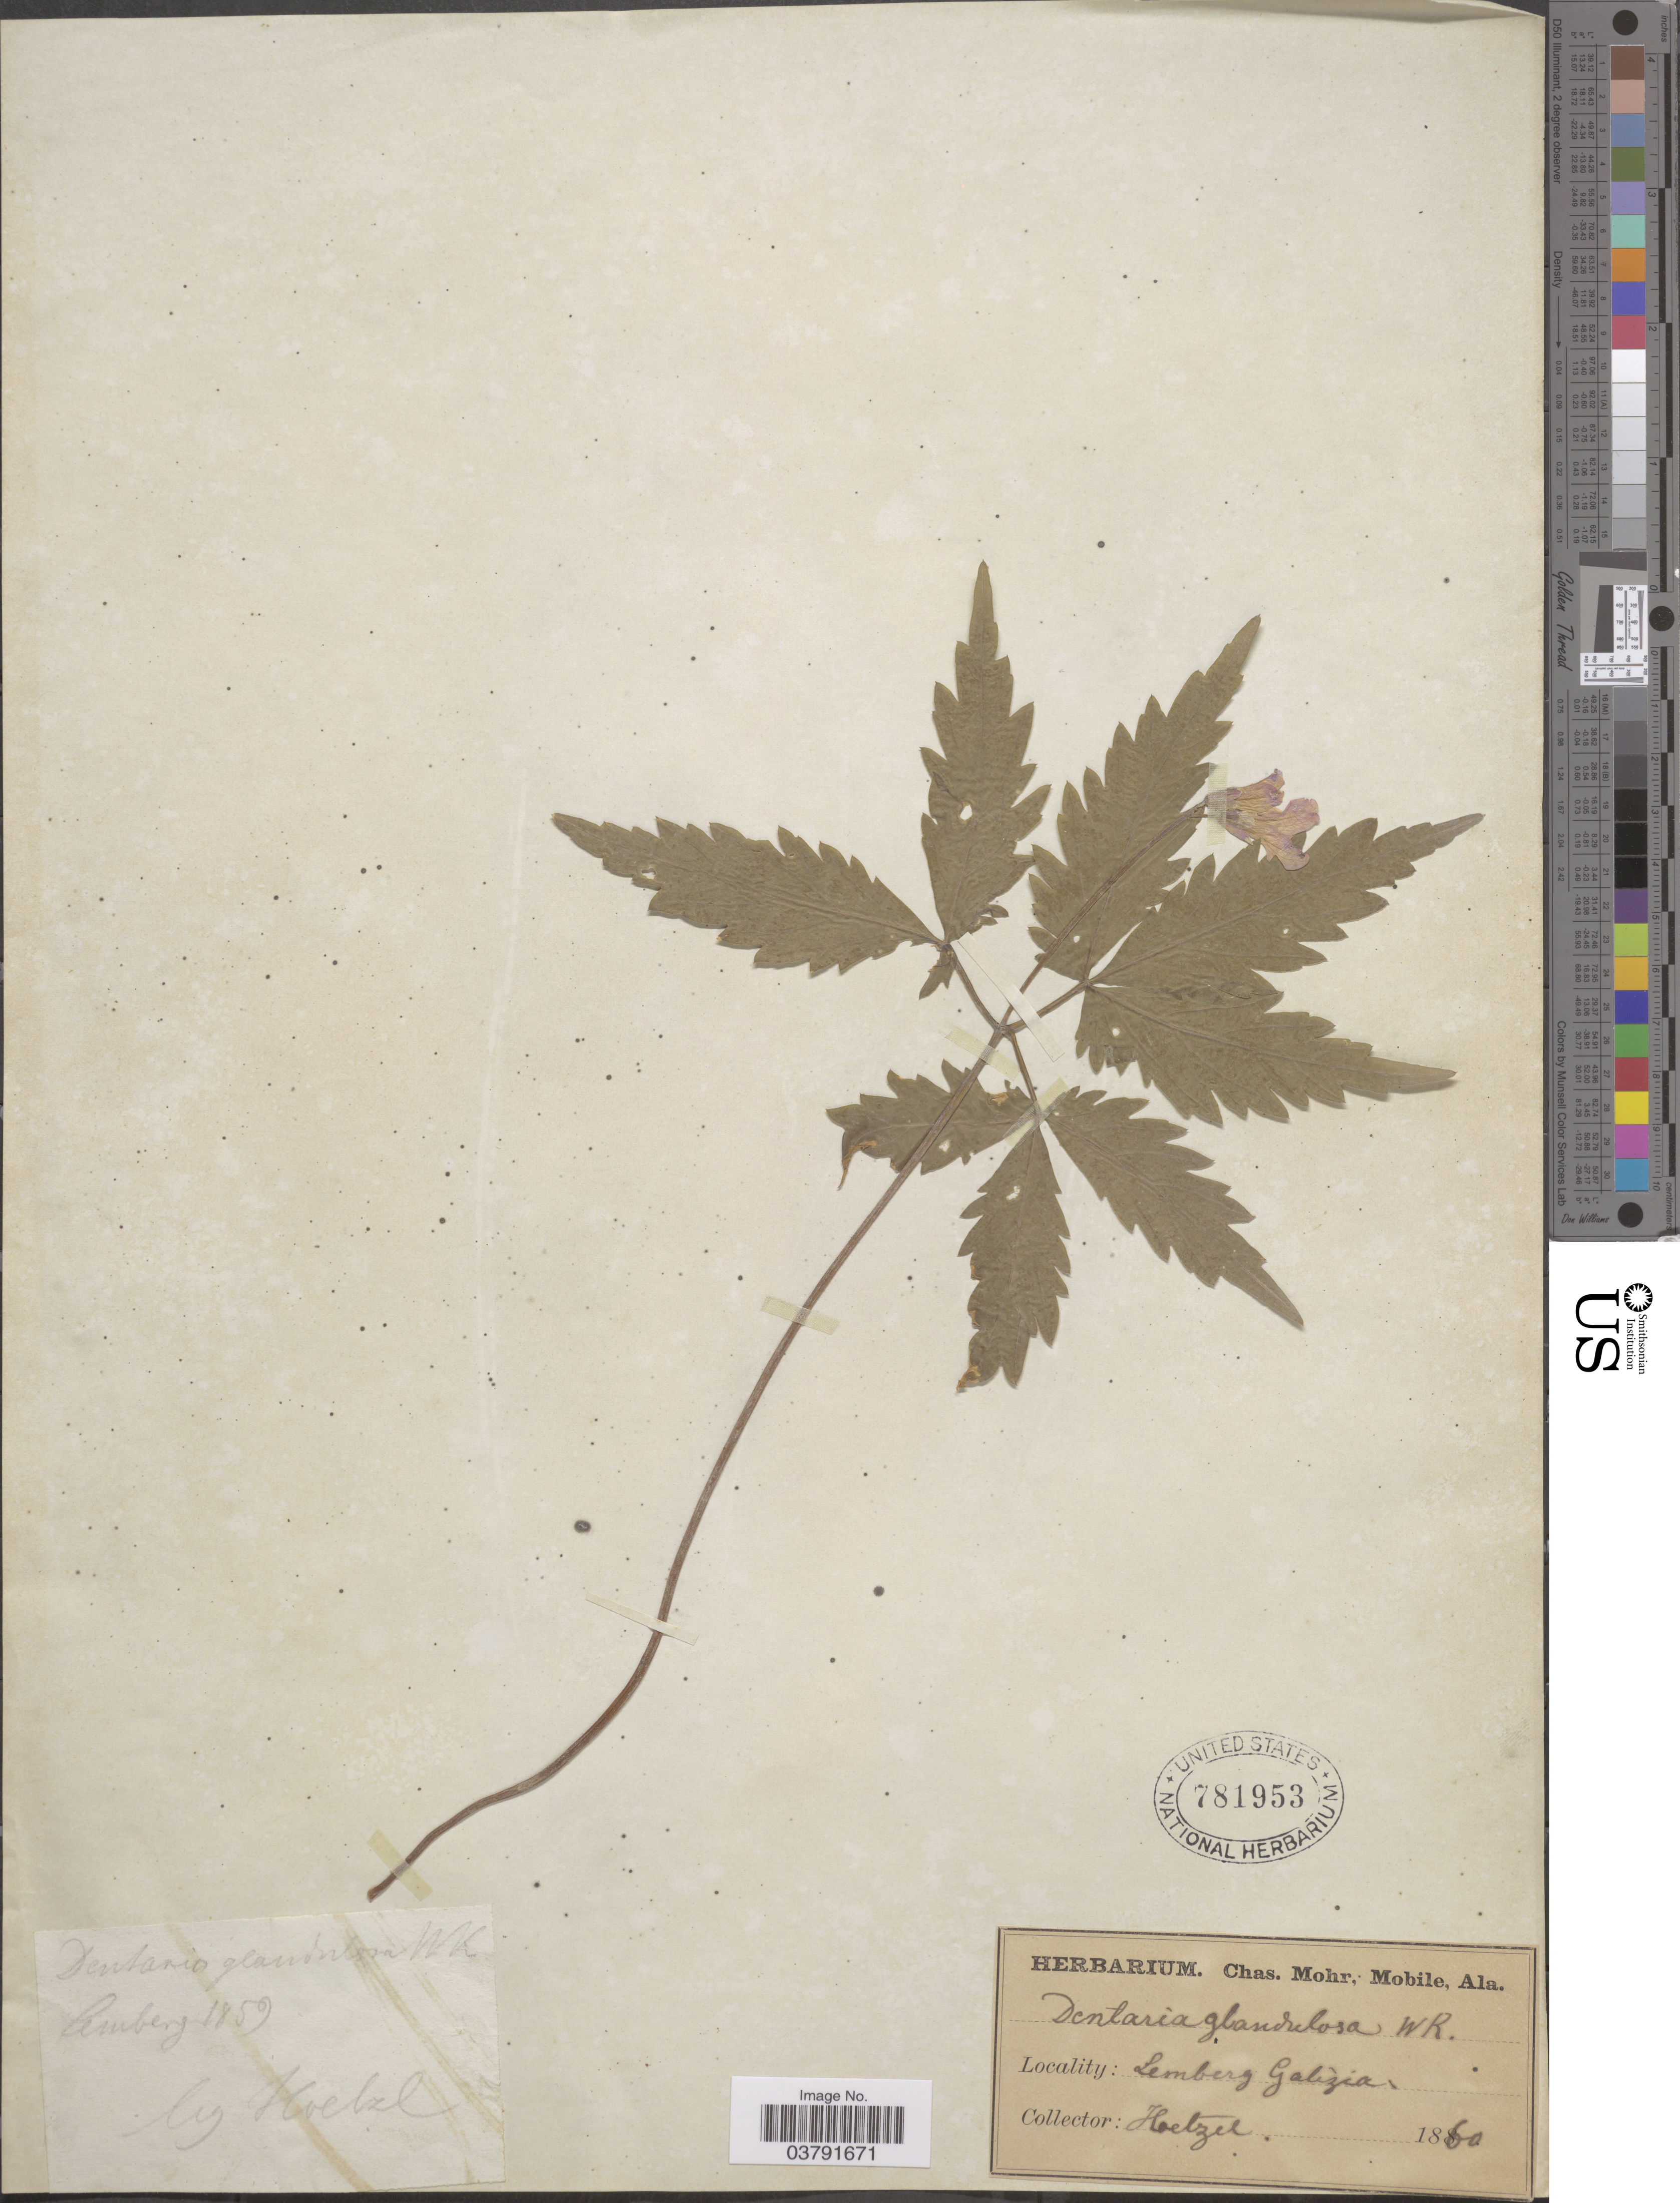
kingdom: Plantae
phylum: Tracheophyta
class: Magnoliopsida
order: Brassicales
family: Brassicaceae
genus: Dentaria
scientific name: Dentaria glandulosa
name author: Waldst. & Kit.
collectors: Hoetzel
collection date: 1859/1860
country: Ukraine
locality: Lemberg Galizia.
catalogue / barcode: US 781953